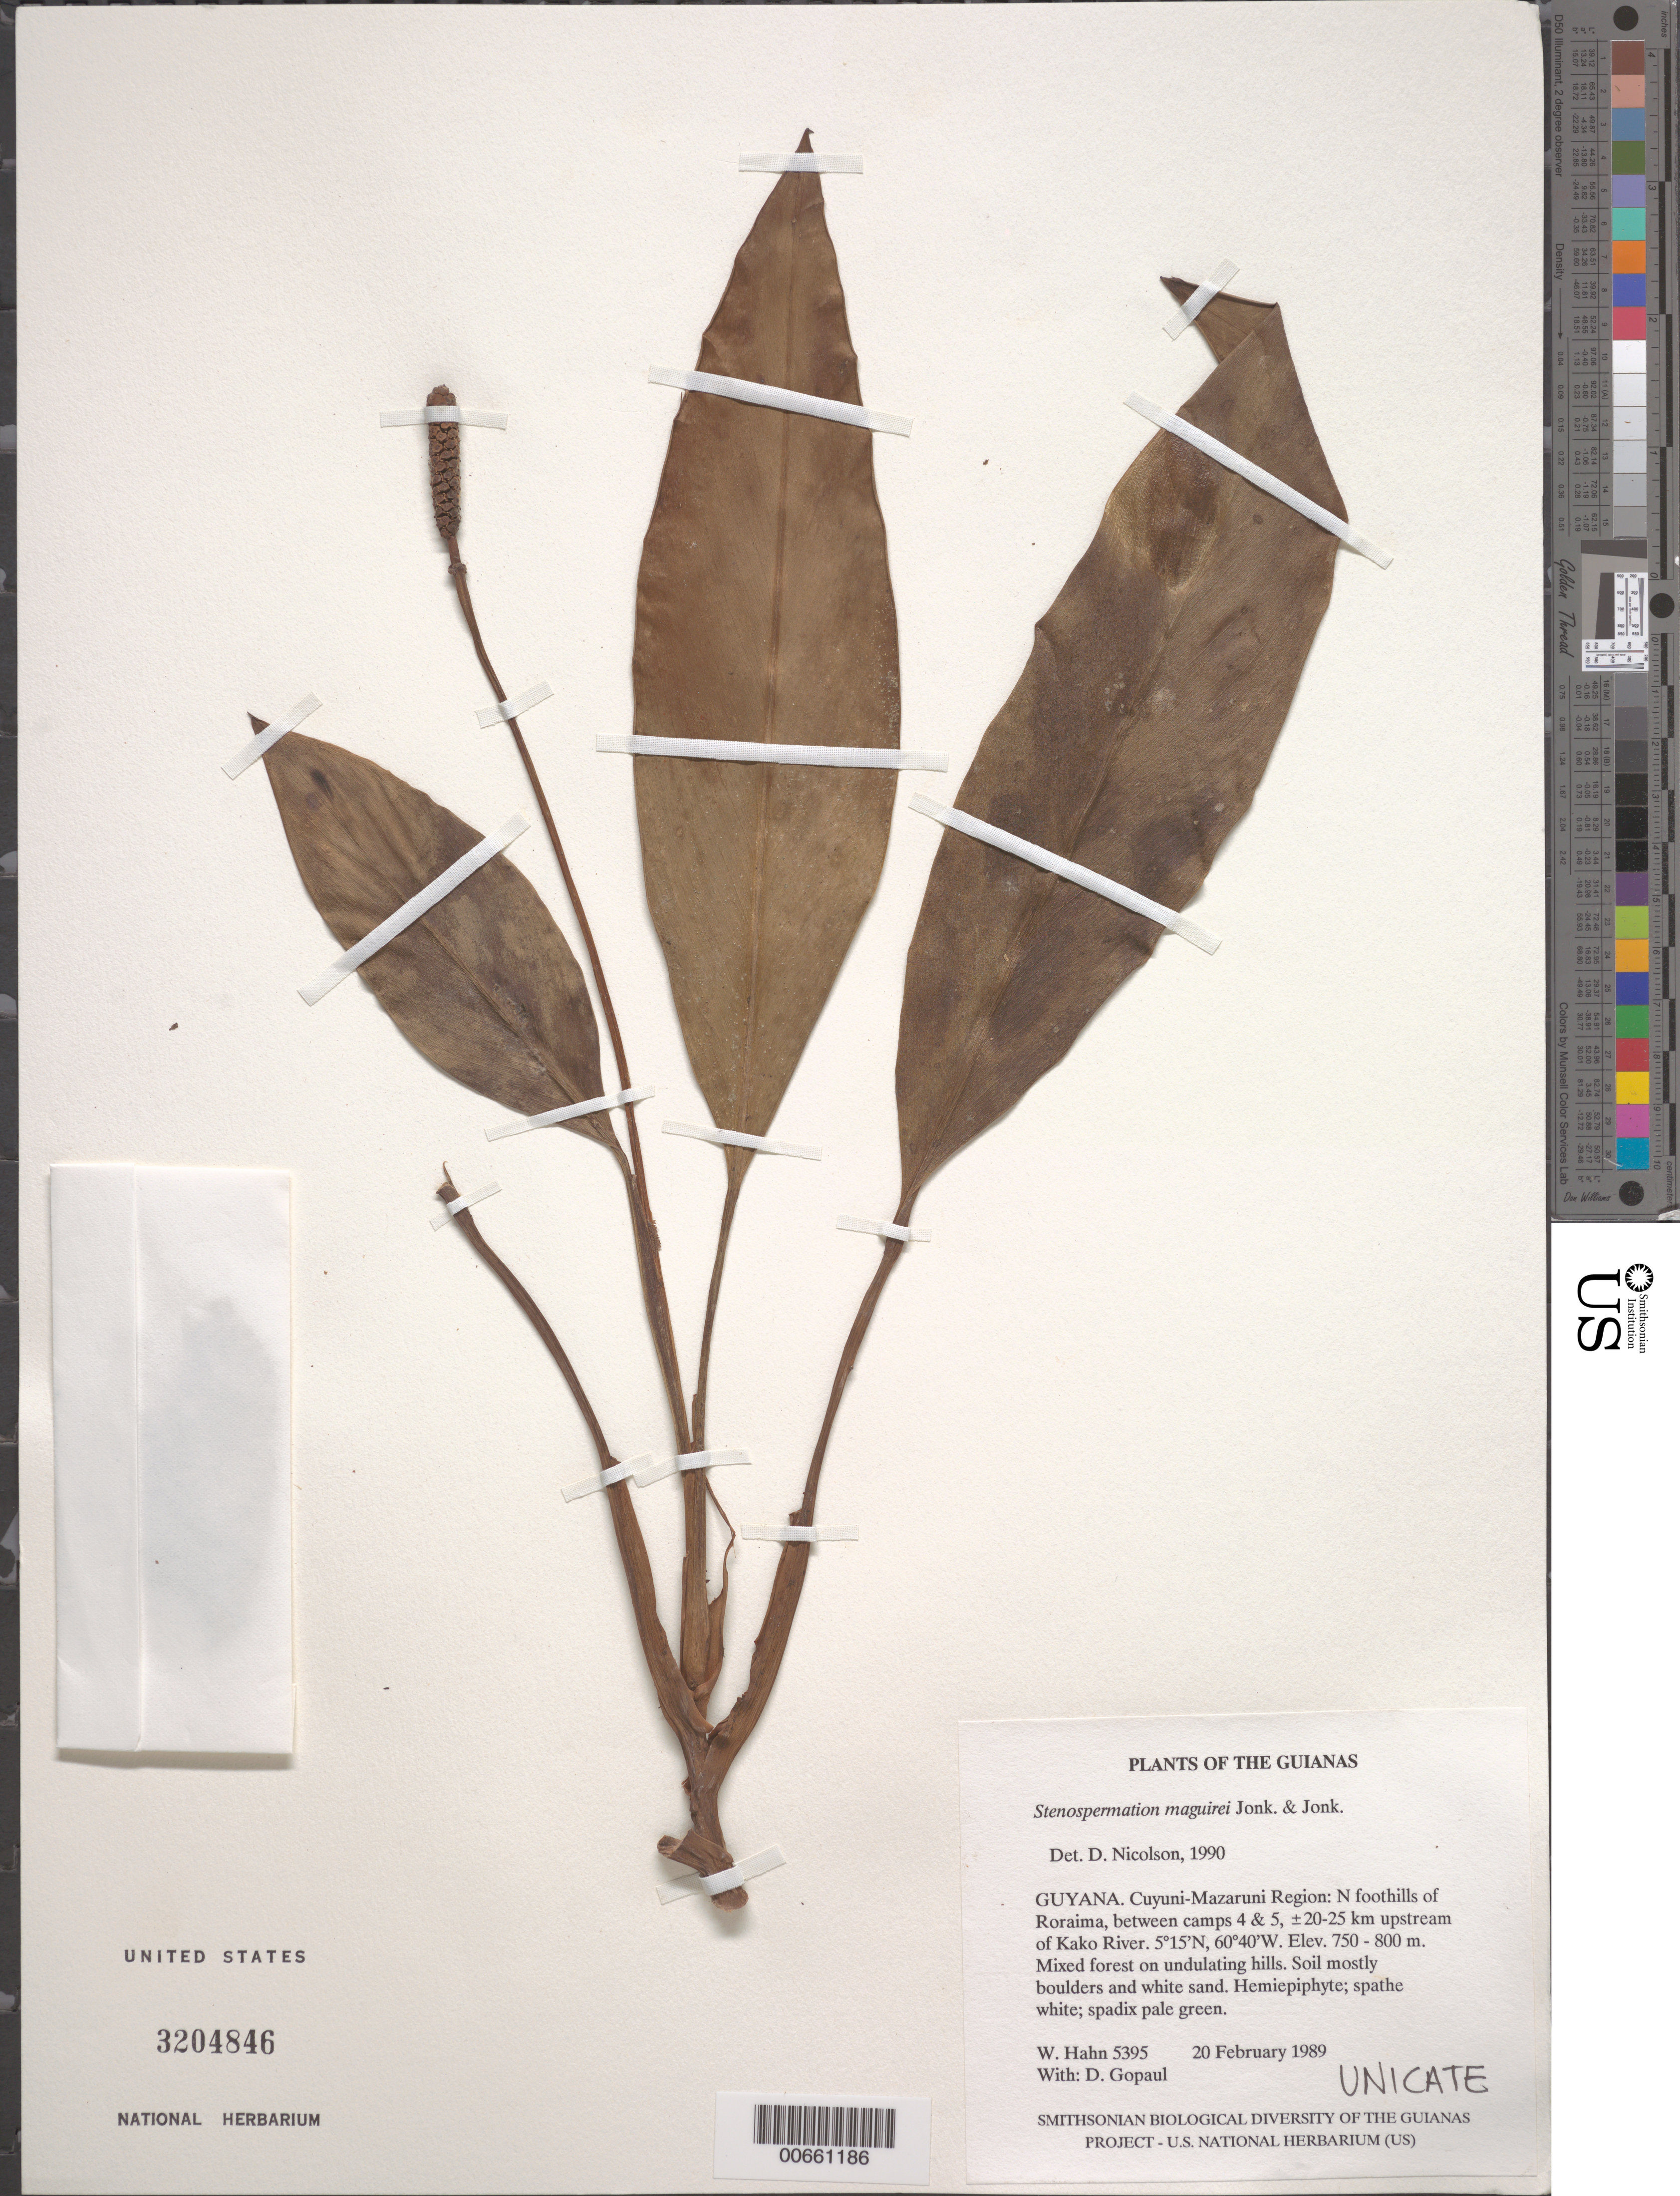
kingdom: Plantae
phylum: Tracheophyta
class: Liliopsida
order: Alismatales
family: Araceae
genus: Stenospermation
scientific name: Stenospermation maguirei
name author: A.M.E. Jonker & Jonker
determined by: Nicolson, Dan H.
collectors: W. Hahn & D. Gopaul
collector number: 5395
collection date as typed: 20 February 1989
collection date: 1989-02-20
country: Guyana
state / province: Cuyuni-Mazaruni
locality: N foothills of Roraima, between camps 4 & 5, ±20-25 km upstream of Kako River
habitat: Mixed forest on undulating hills. Soil mostly boulders and white sand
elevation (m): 750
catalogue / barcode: US 3204846